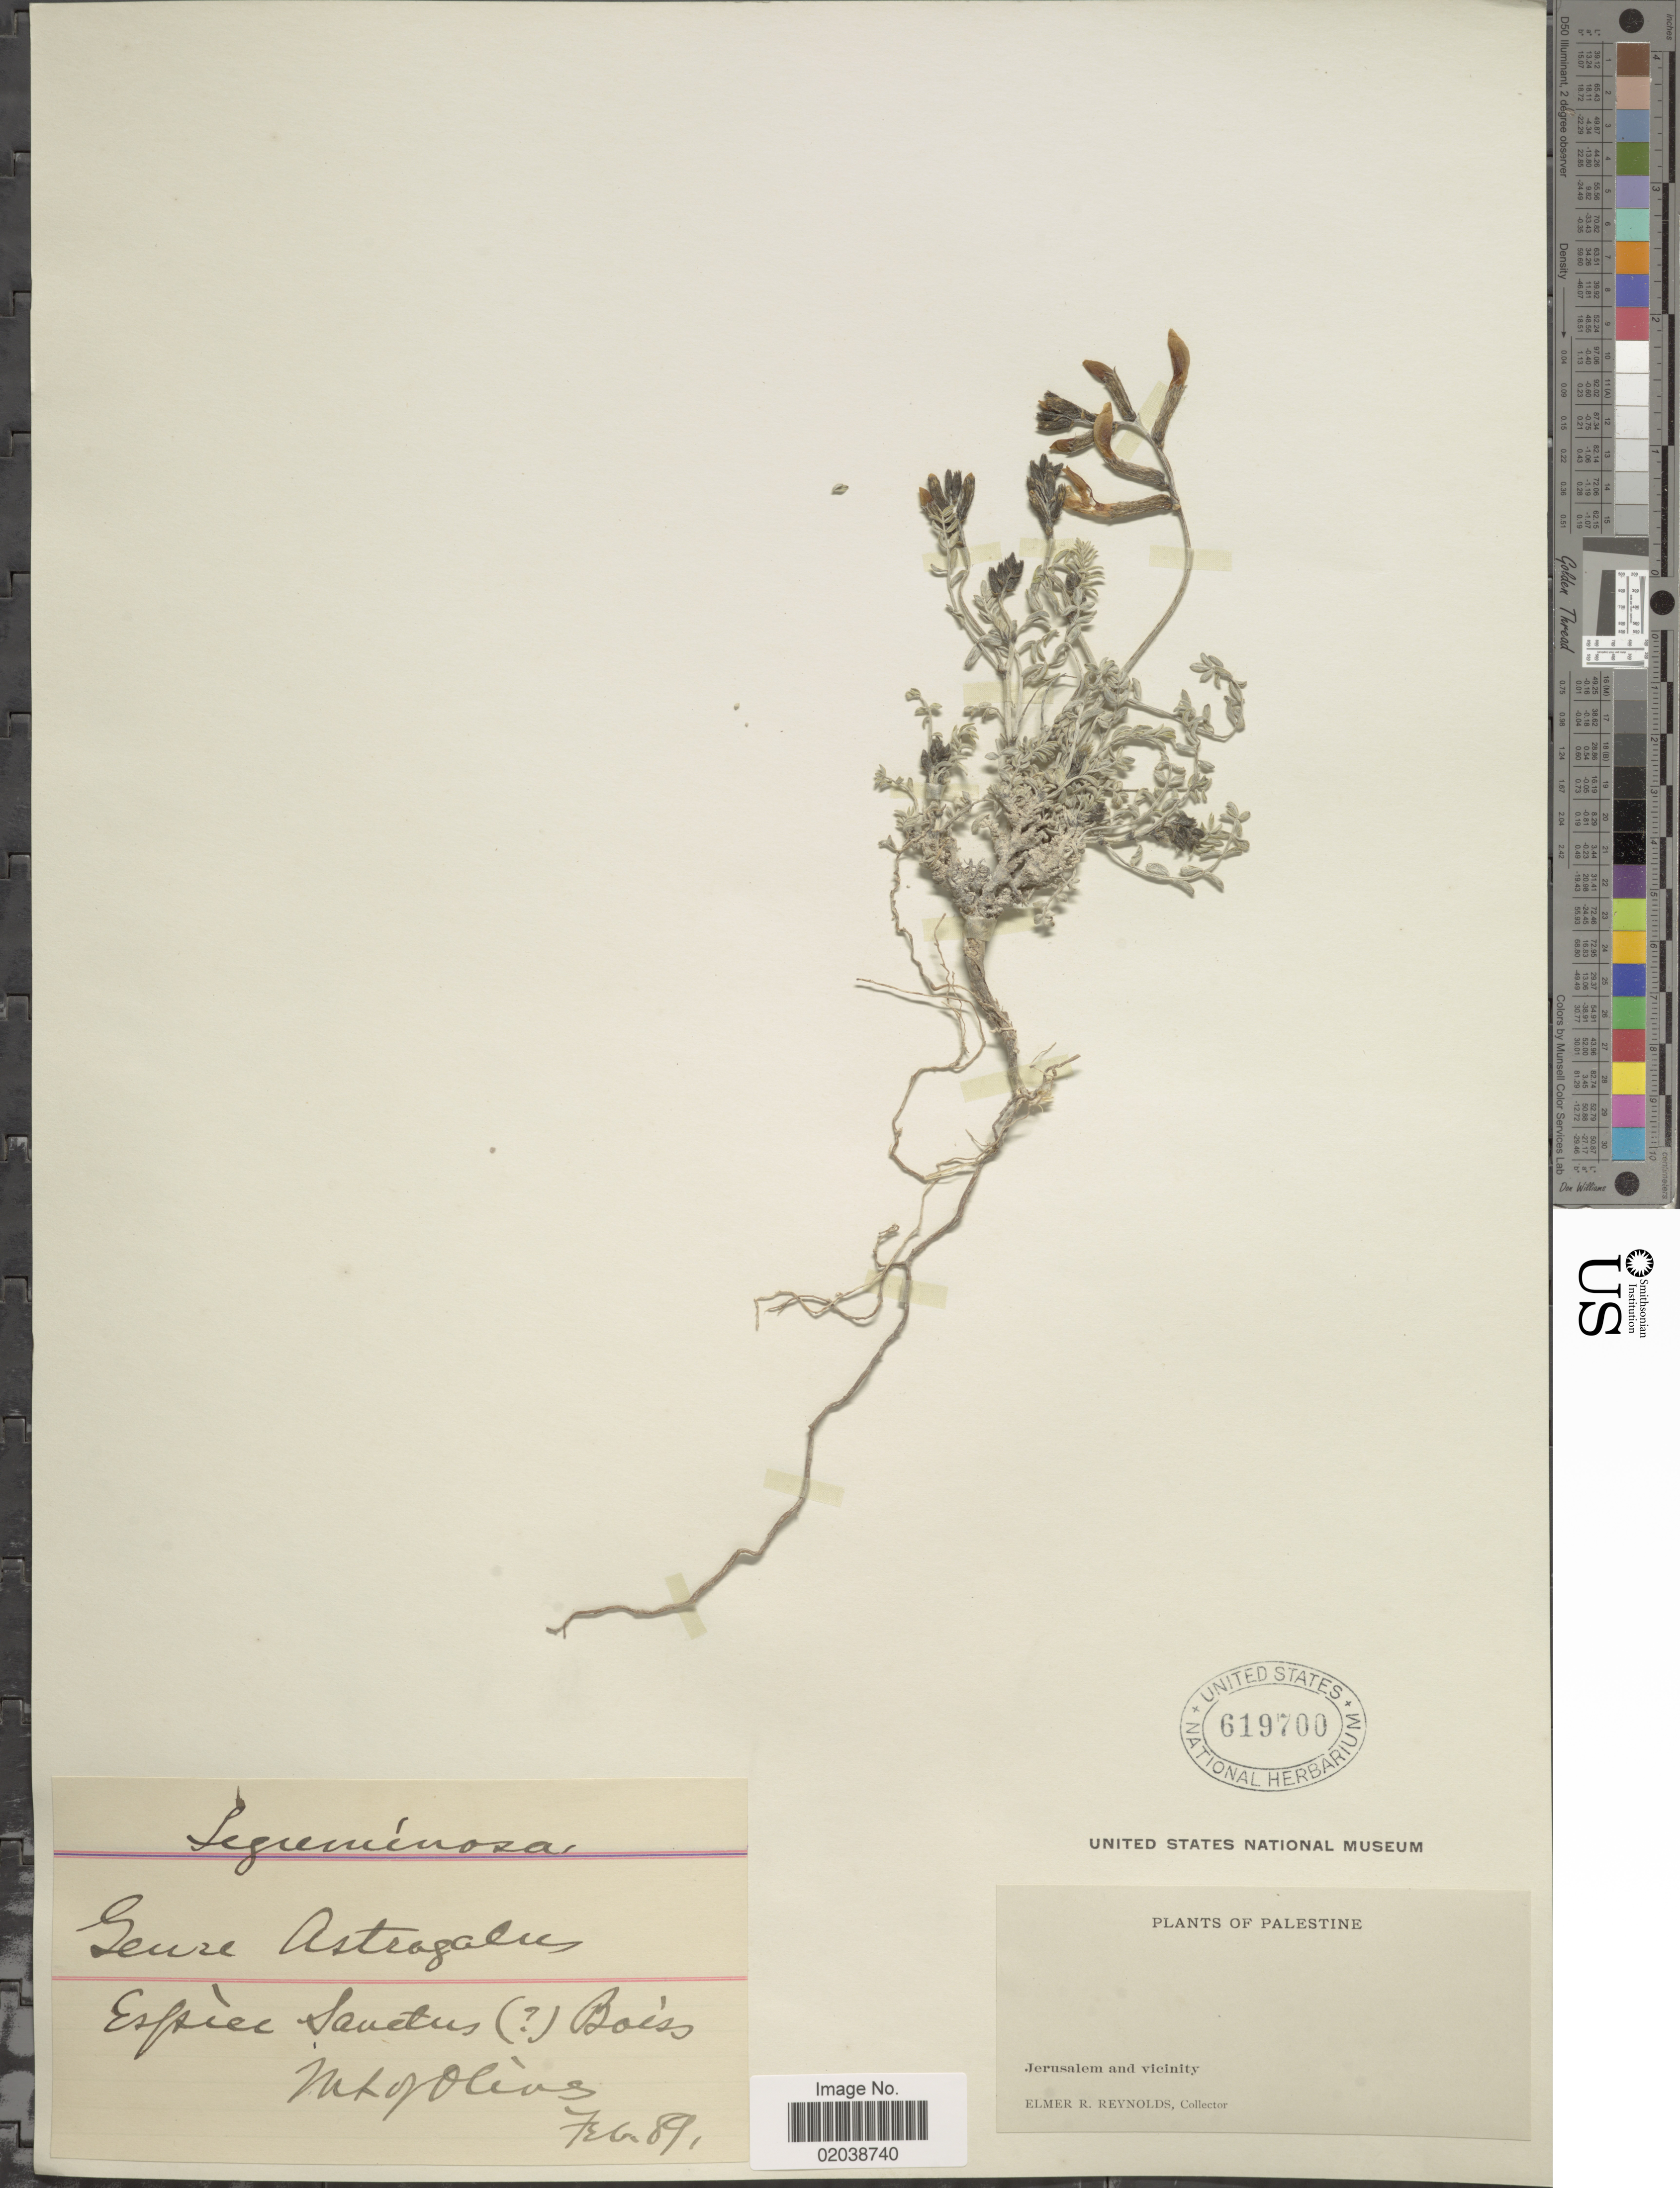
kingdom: Plantae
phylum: Tracheophyta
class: Magnoliopsida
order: Fabales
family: Fabaceae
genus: Astragalus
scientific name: Astragalus sanctus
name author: Boiss.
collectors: E. Reynolds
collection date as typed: Transcribed d/m/y: /2/89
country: Israel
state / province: Jerusalem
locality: Palestine, Mt Olivs [interpreted]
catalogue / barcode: US 619700